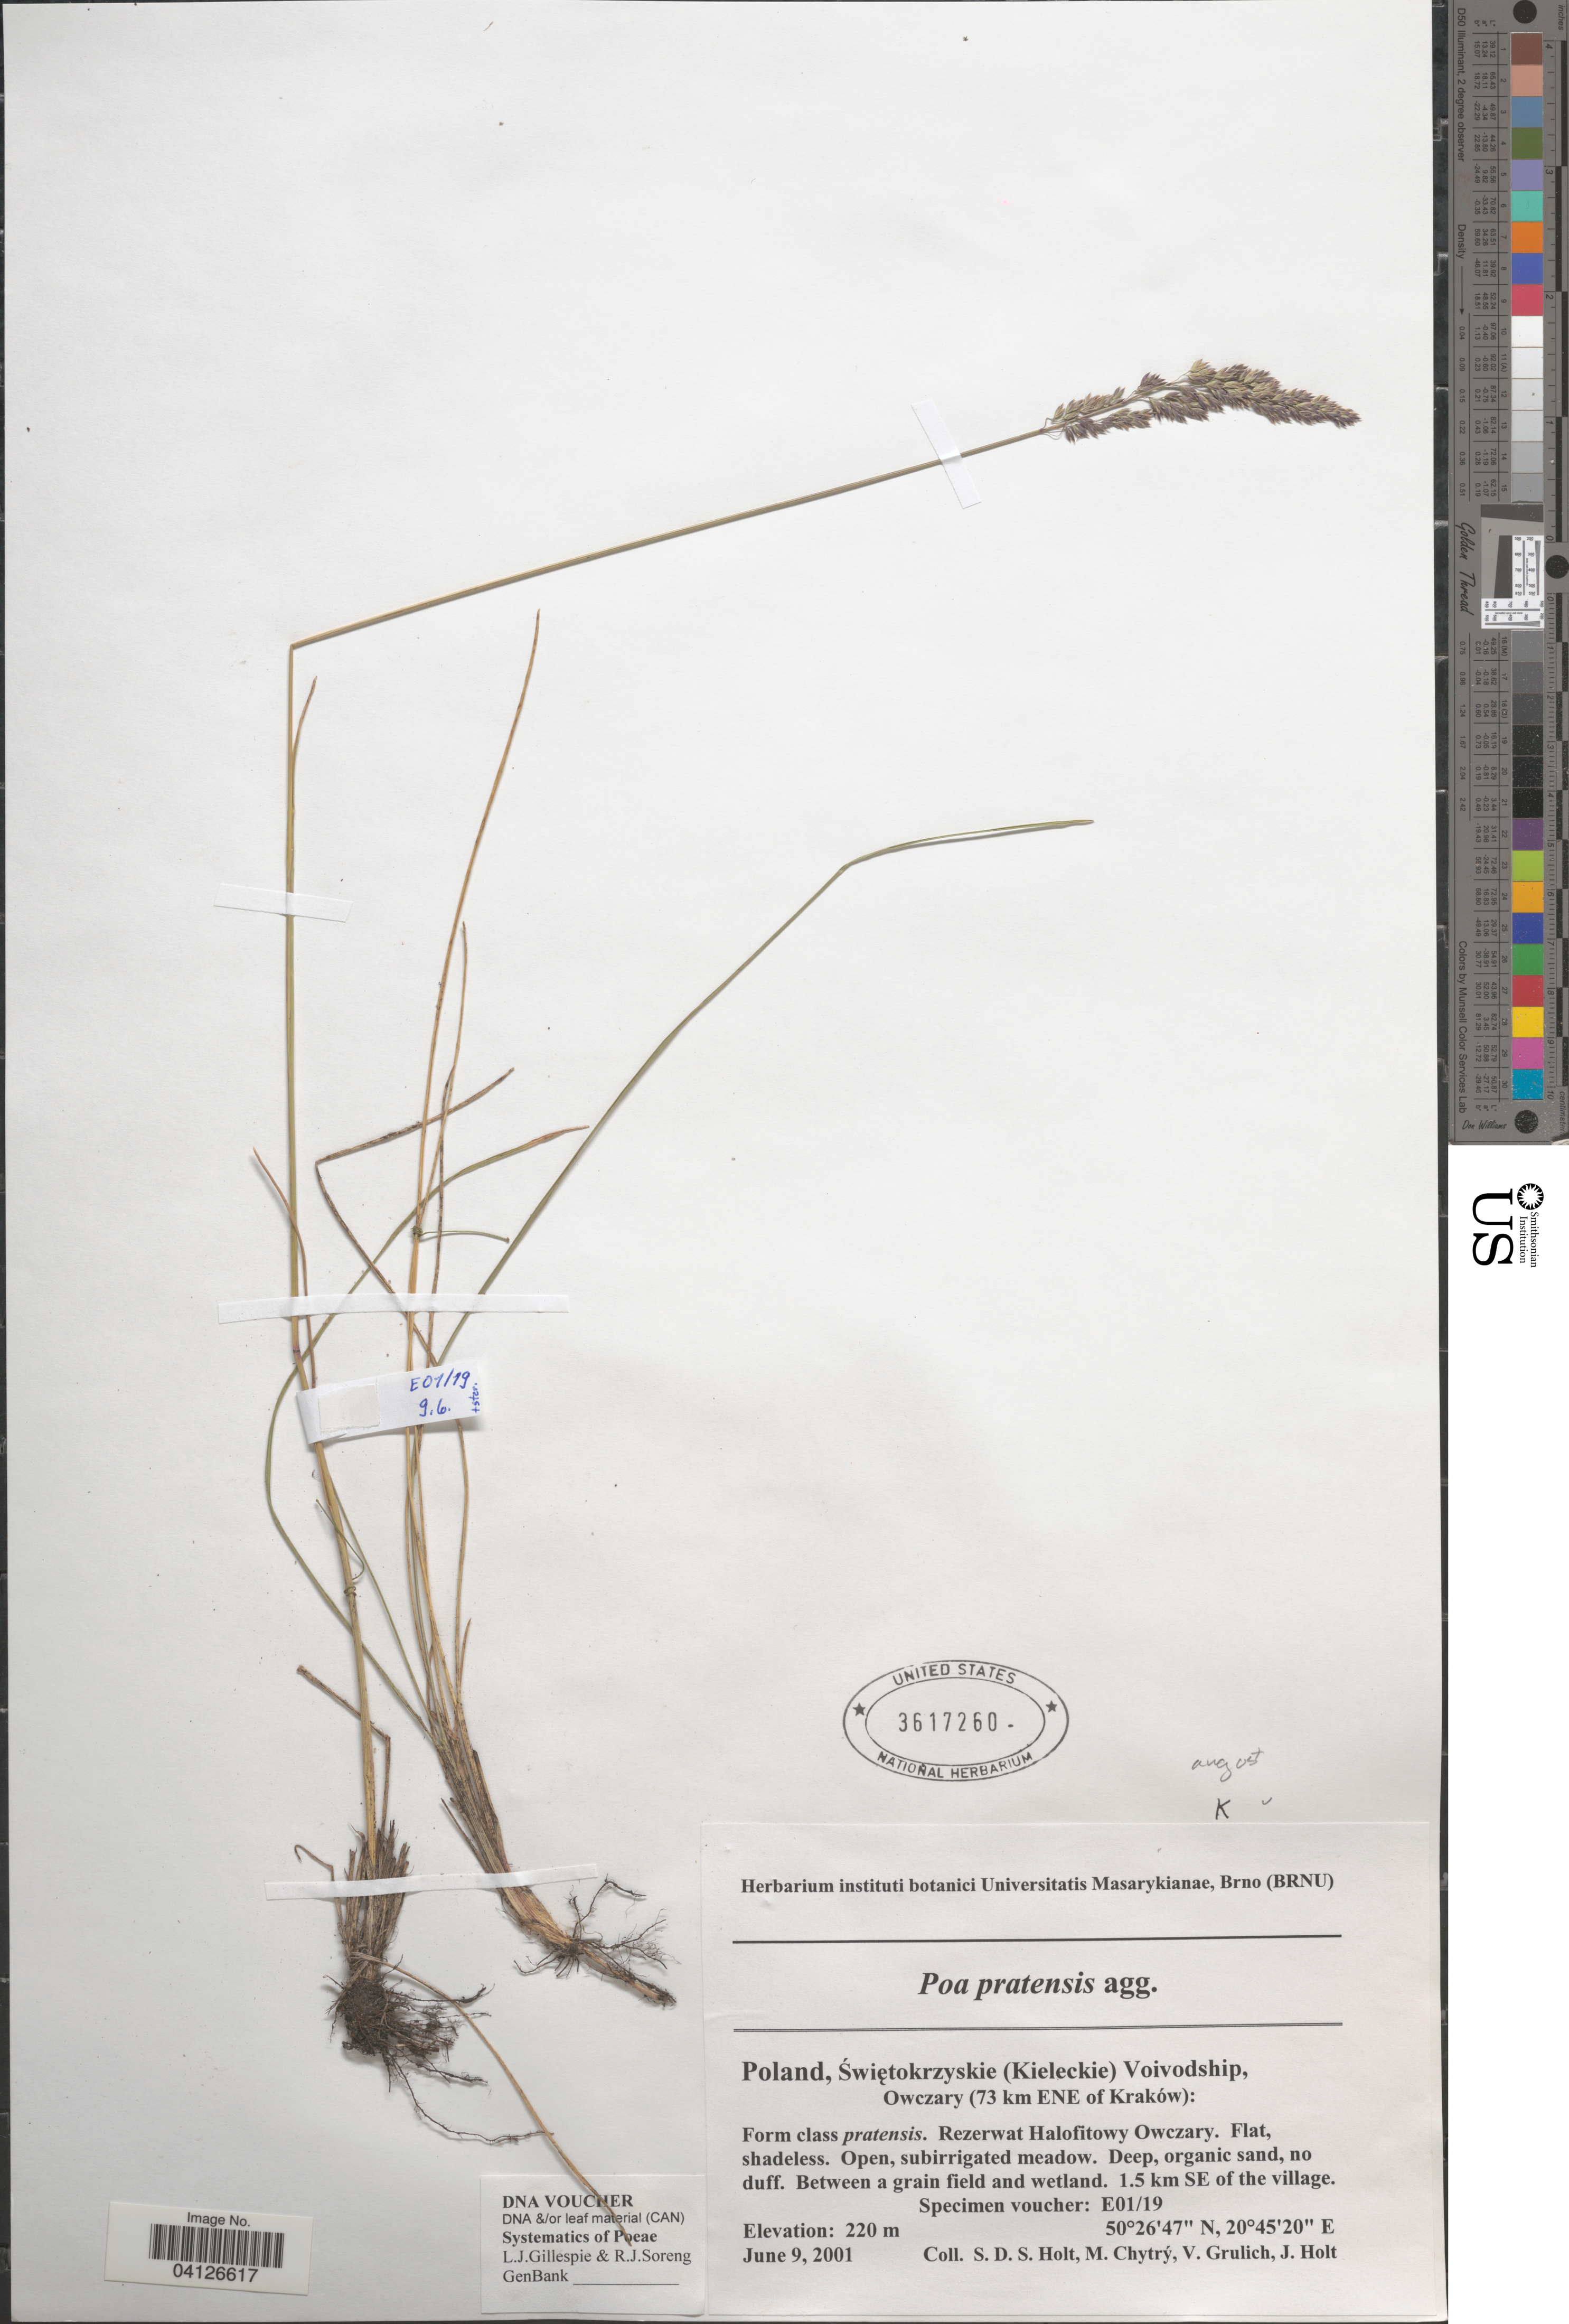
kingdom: Plantae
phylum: Tracheophyta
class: Liliopsida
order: Poales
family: Poaceae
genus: Poa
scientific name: Poa pratensis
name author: L.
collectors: S. Holt, M. Chytrý, V. Grulich & J. Holt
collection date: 2001-06-09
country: Poland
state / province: Swietokrzyskie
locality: (Kieleckie) Voivodship, Owczary (73 km ENE of Kraków). 1.5 km SE of the village.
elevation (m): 220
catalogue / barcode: US 3617260